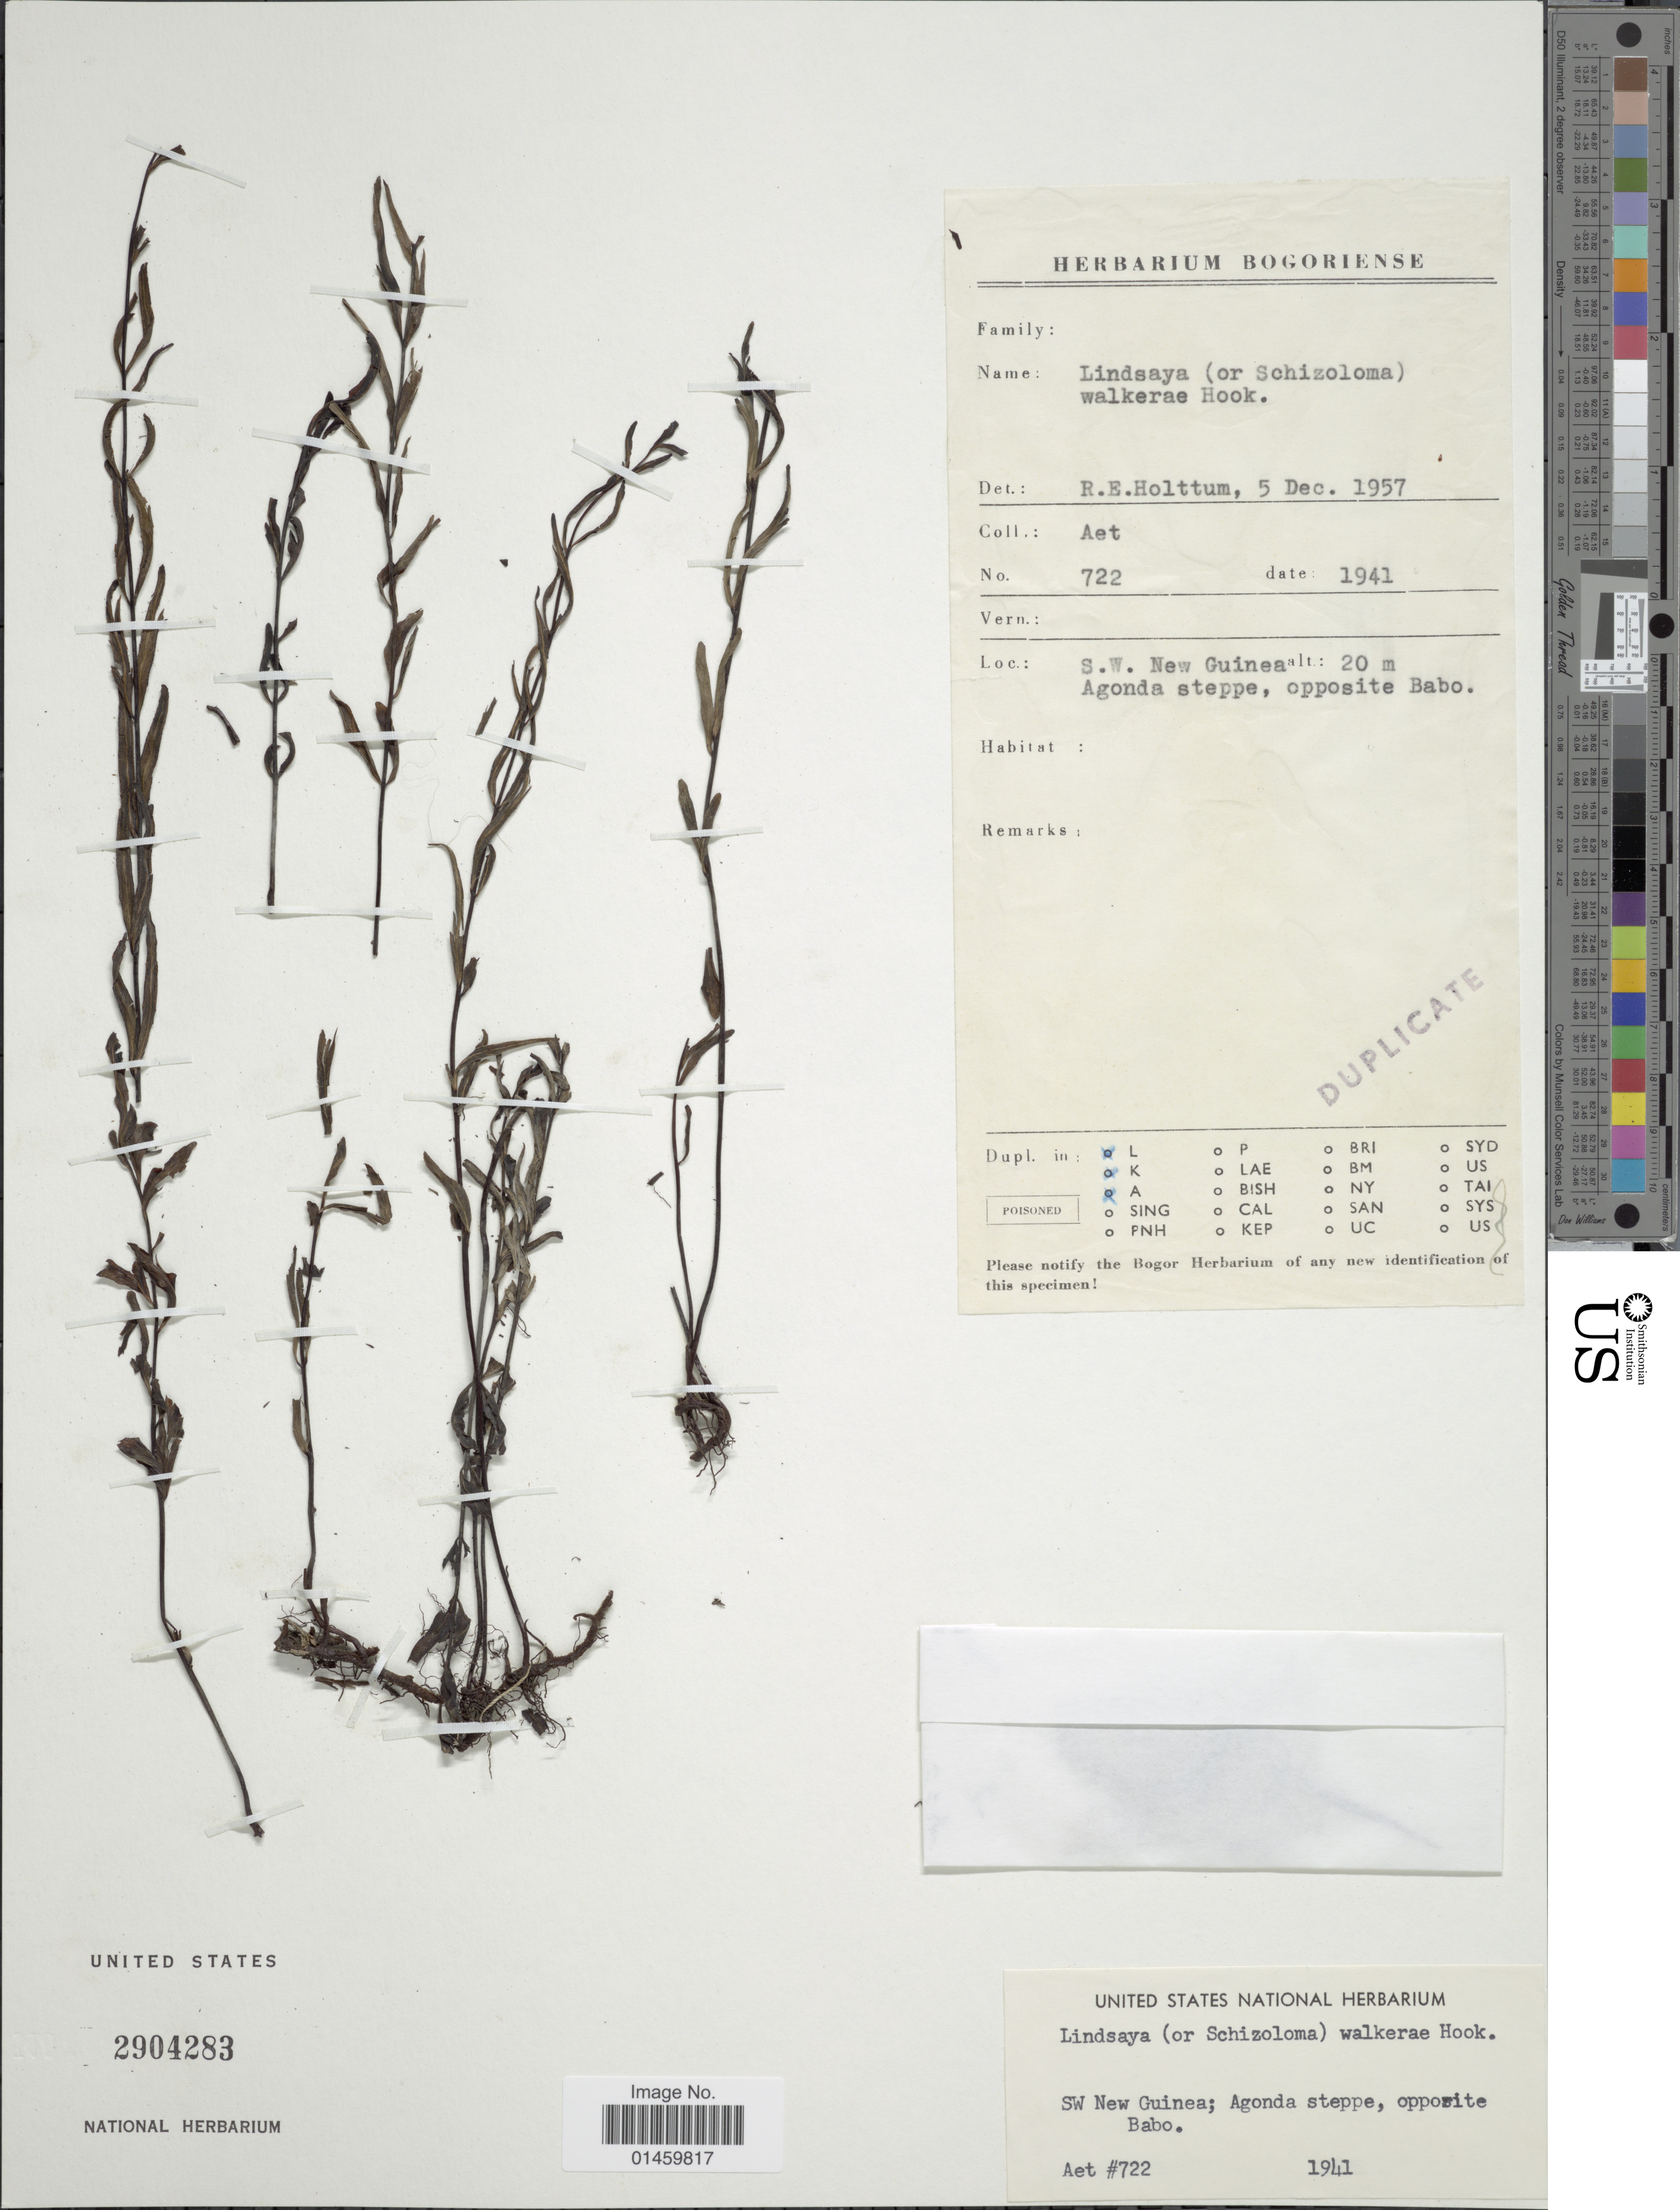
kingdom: Plantae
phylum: Tracheophyta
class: Polypodiopsida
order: Polypodiales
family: Lindsaeaceae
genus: Lindsaea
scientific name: Lindsaea walkerae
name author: Hosok.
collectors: -- Aet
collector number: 722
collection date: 1941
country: Papua New Guinea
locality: S.W. New Guinea. Agonda steppe, opposte Babo.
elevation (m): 20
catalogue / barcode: US 2904283